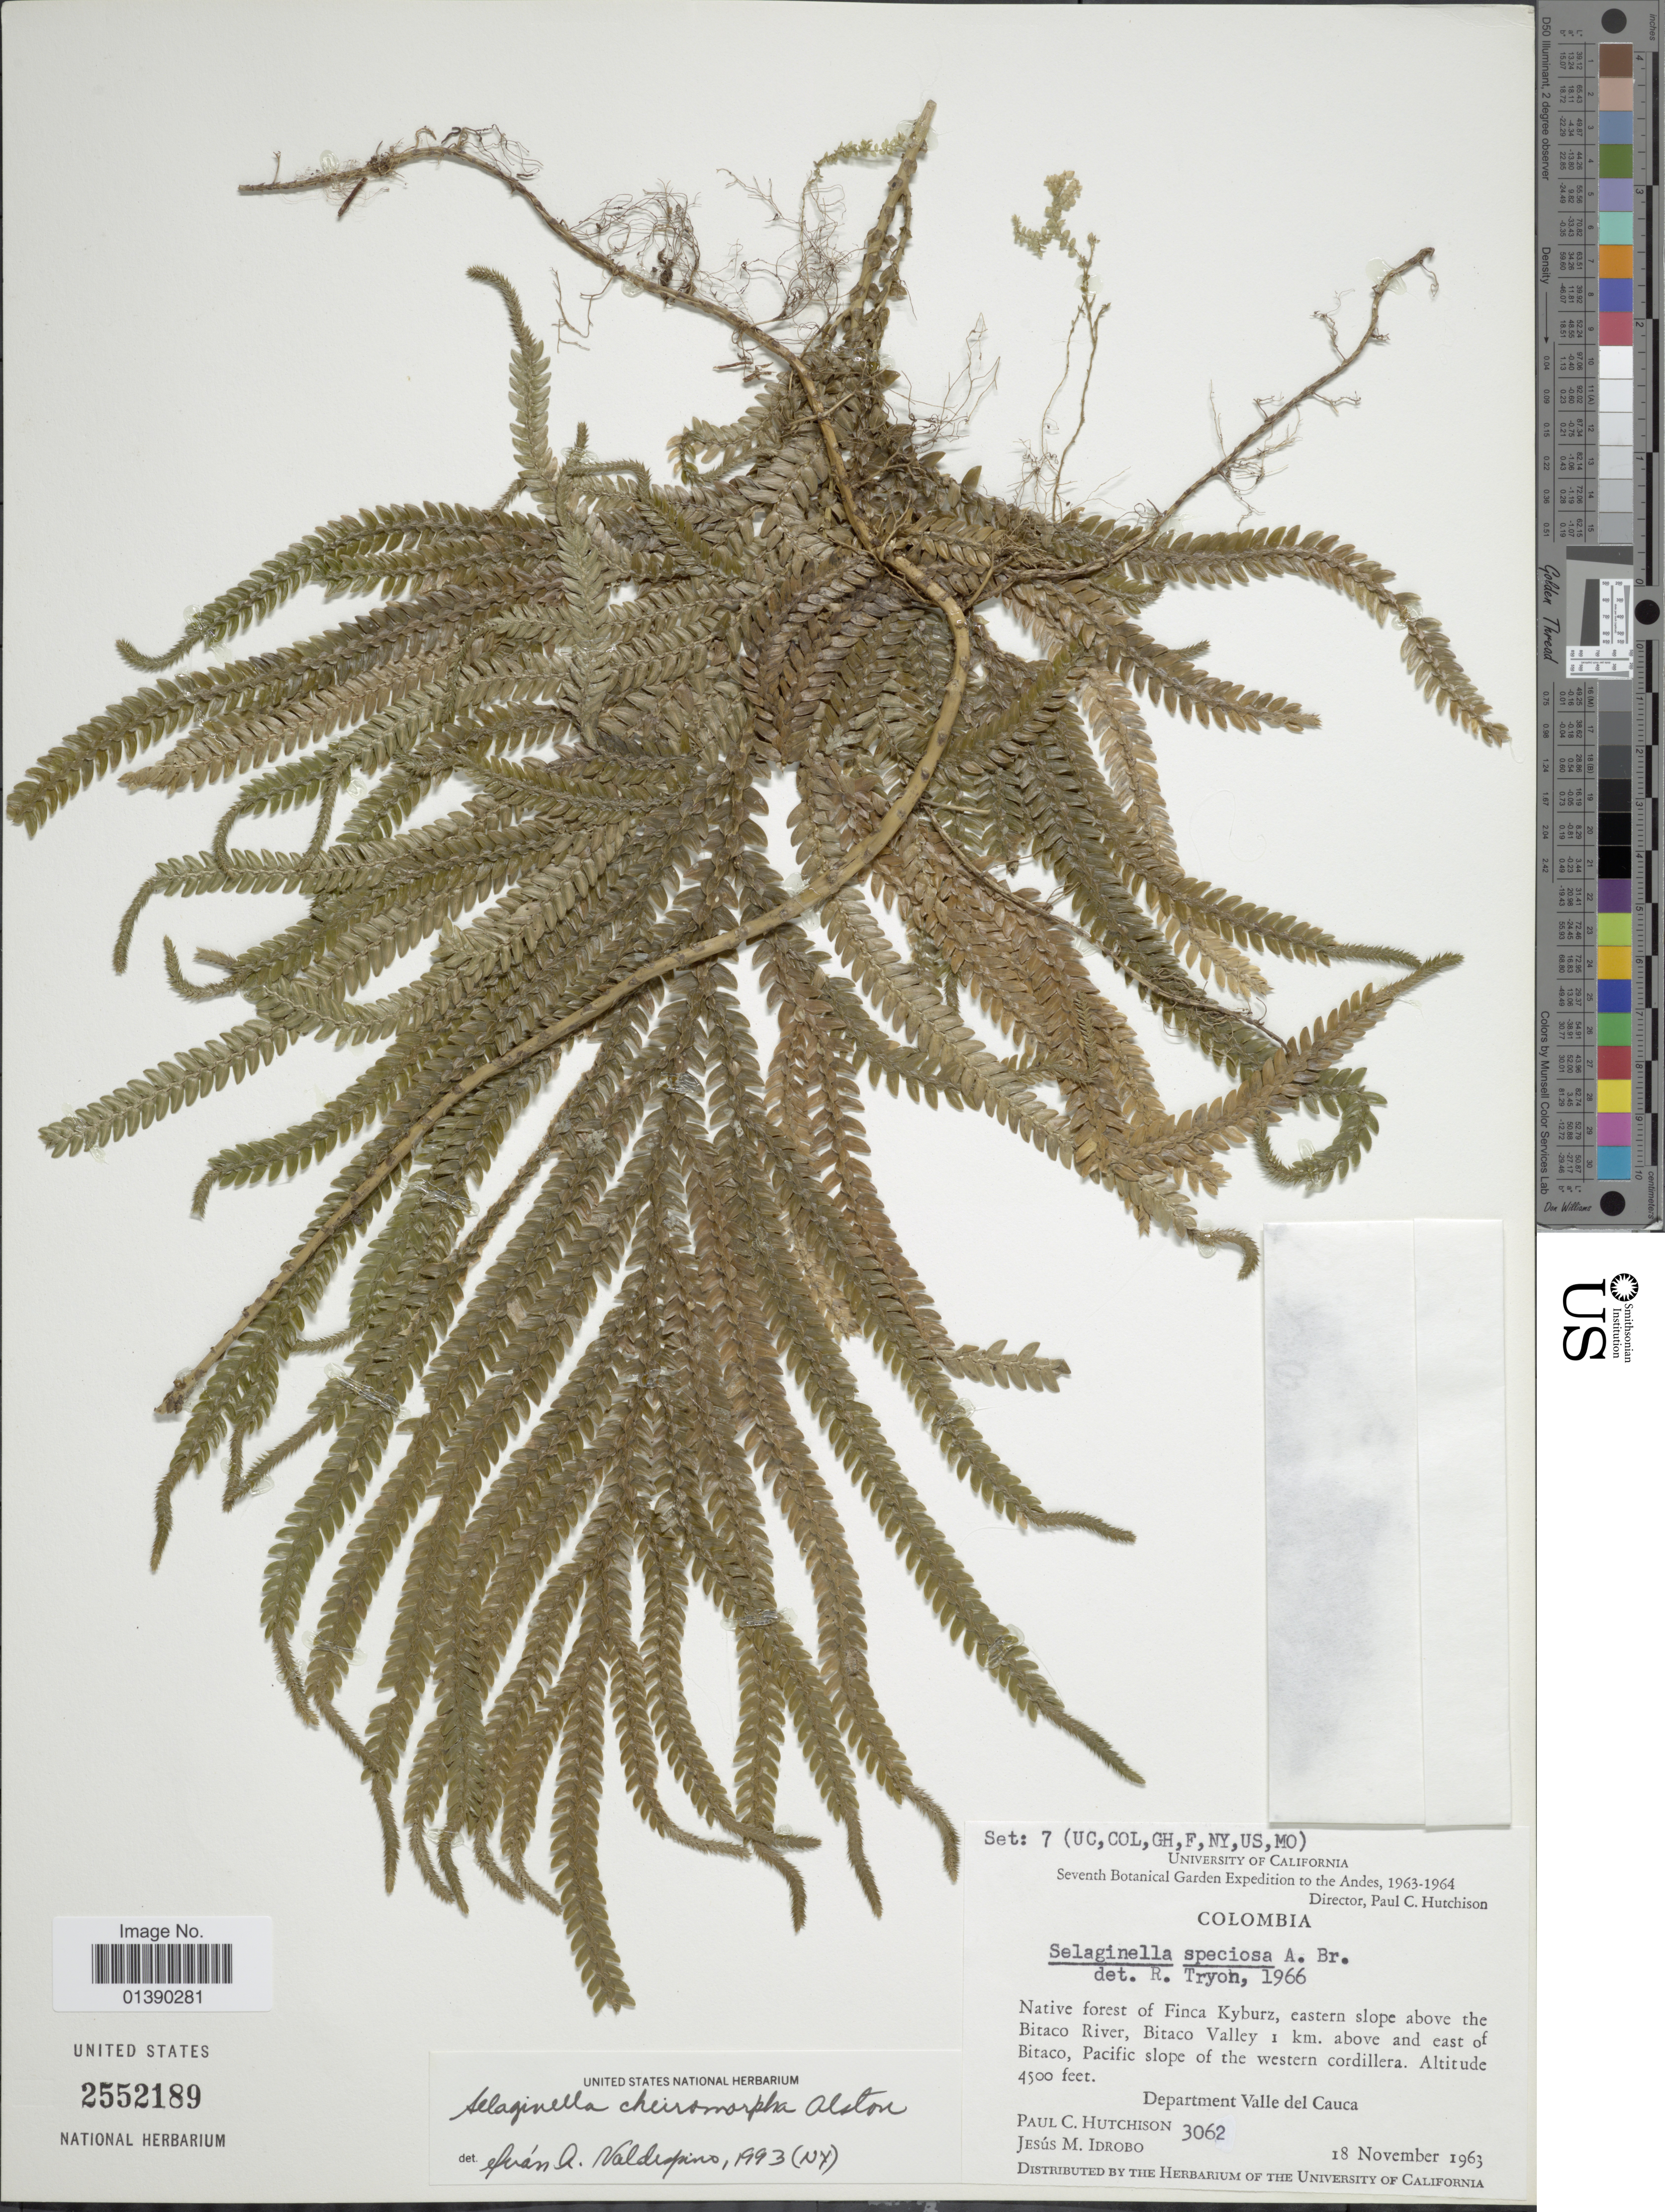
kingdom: Plantae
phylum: Tracheophyta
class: Lycopodiopsida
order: Selaginellales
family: Selaginellaceae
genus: Selaginella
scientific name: Selaginella cheiromorpha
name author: Alston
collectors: P. C. Hutchison & J. M. Idrobo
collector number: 3062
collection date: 1963-11-18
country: Colombia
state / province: Valle del Cauca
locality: Native forest of Finca Kyburz, eastern slope above the Bitaco River, Bitaco Valley 1 km above and east of Bitaco, pacific slope of the western cordillera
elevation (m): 1372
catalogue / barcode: US 2552189